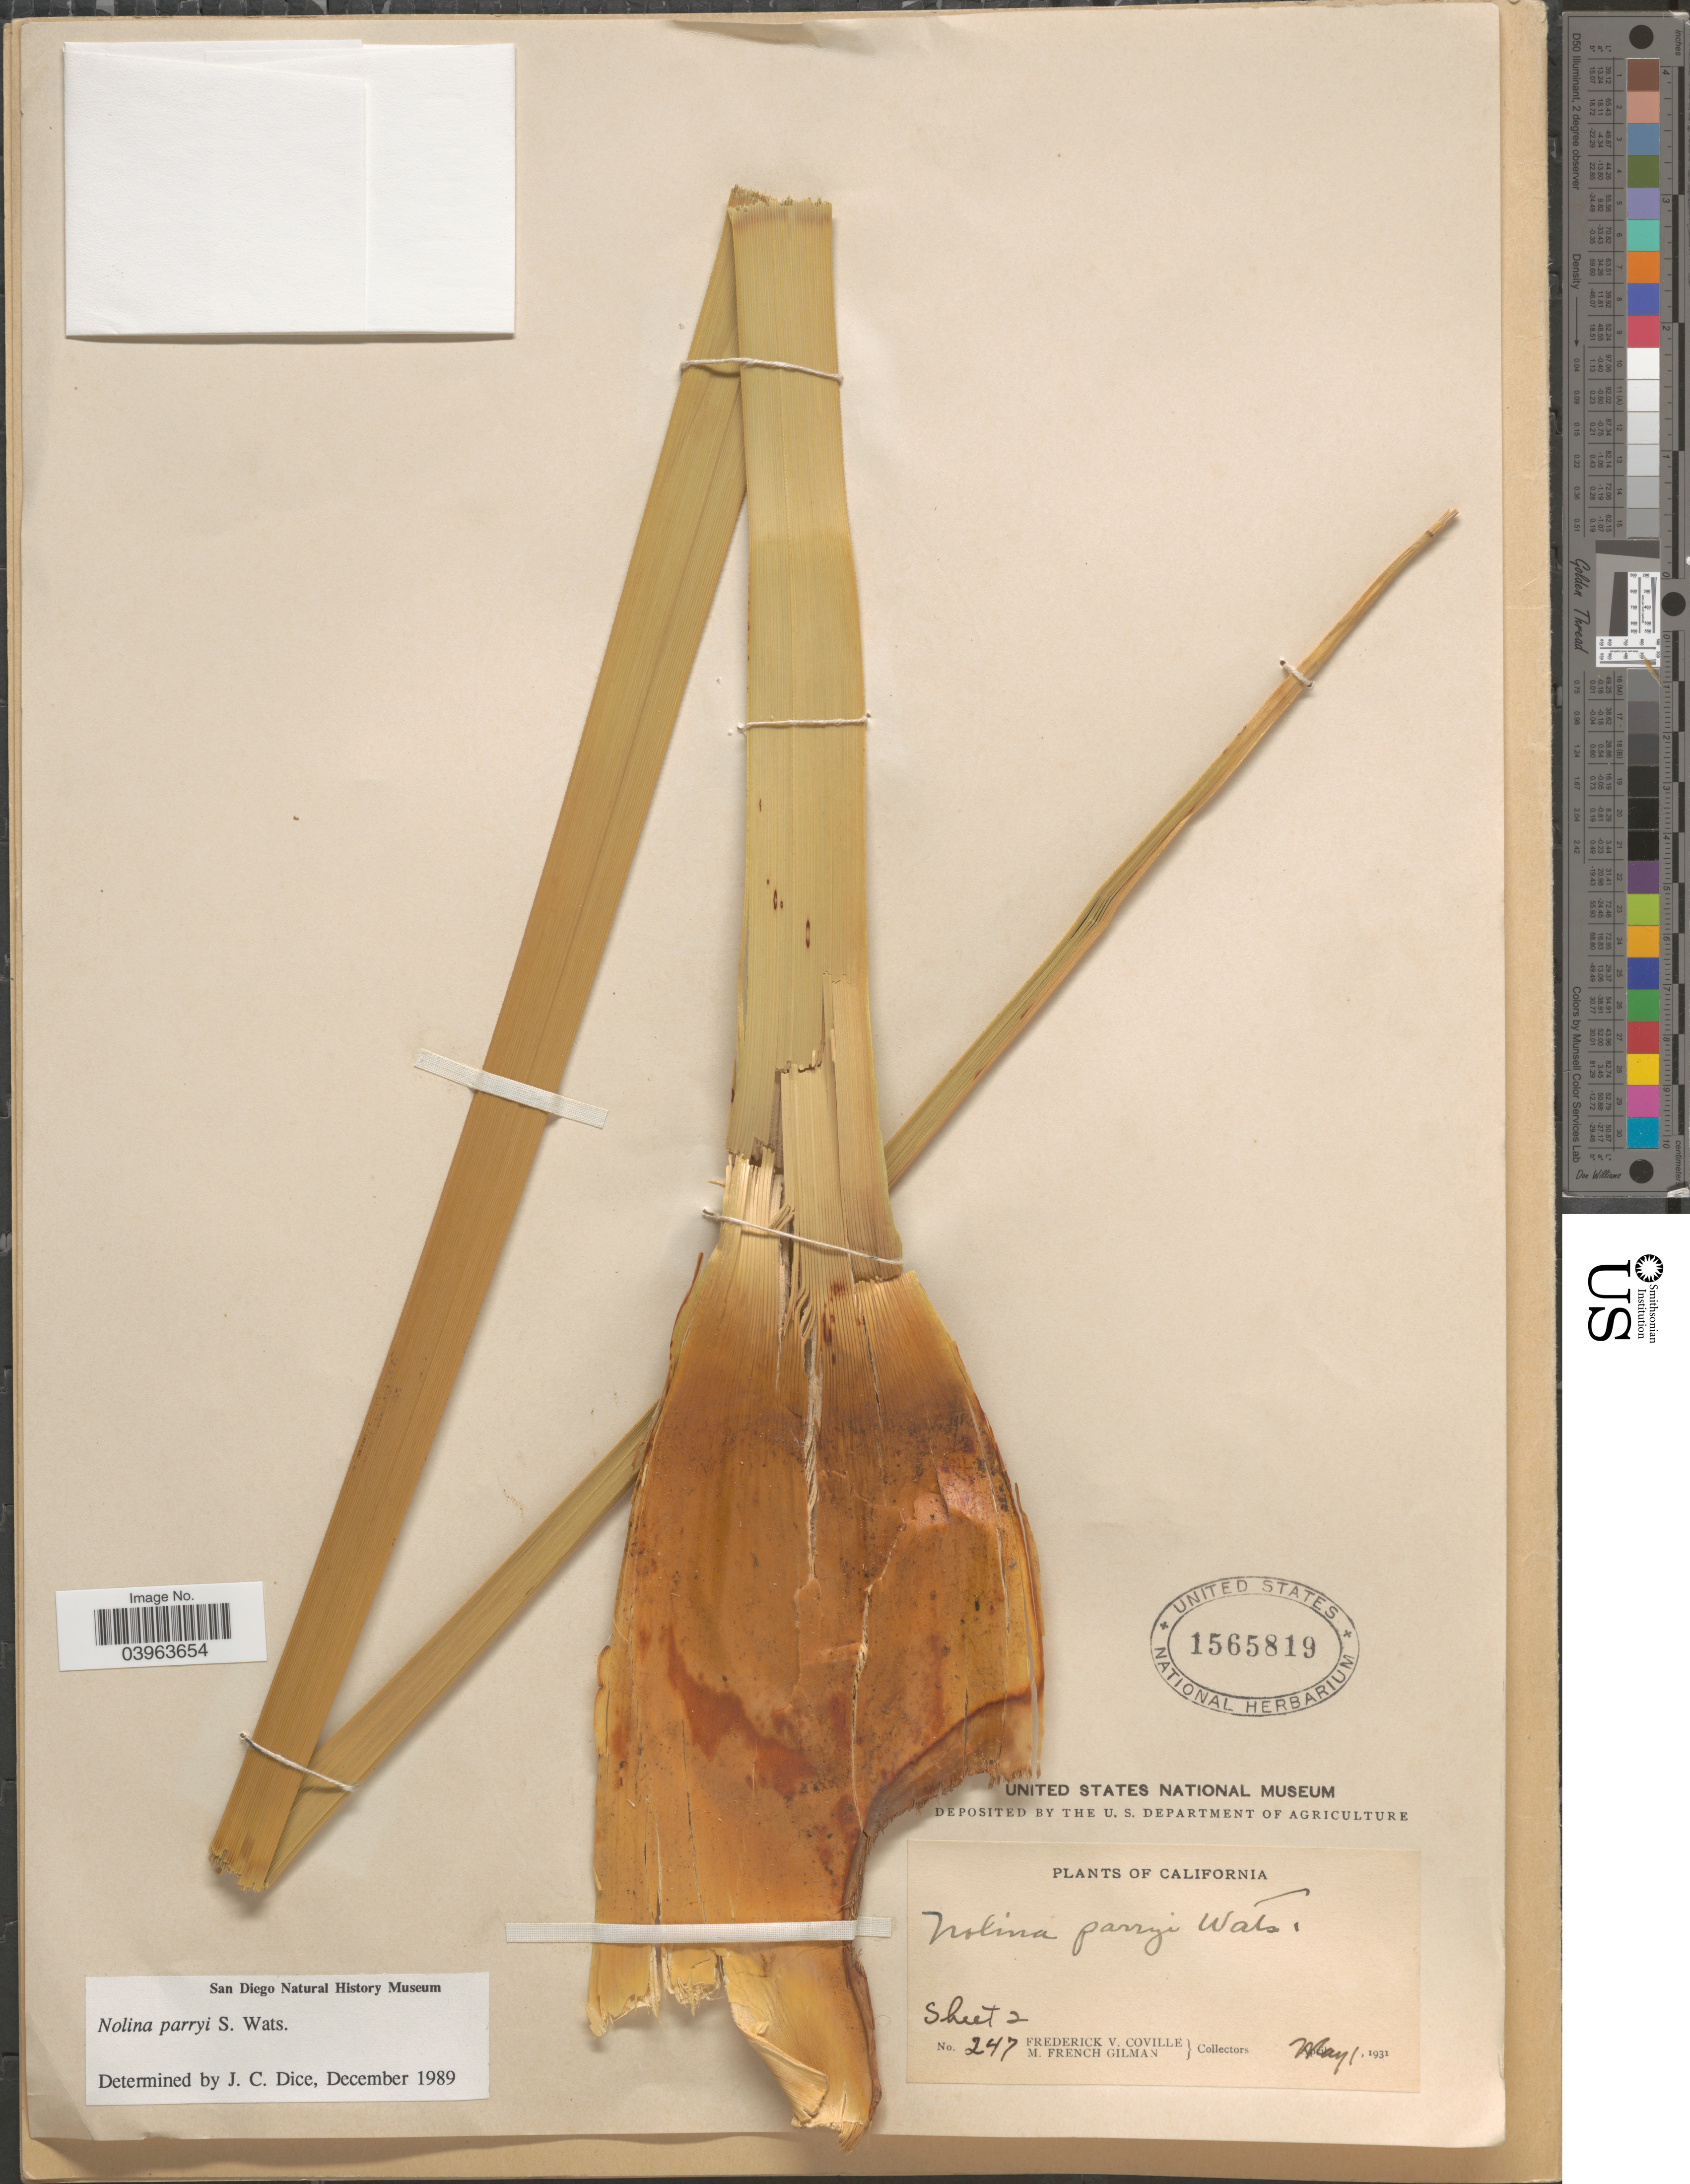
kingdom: Plantae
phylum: Tracheophyta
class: Liliopsida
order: Asparagales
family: Asparagaceae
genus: Nolina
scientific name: Nolina parryi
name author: S. Watson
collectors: F. V. Coville & M. F. Gilman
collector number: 247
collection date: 1931-05-01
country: United States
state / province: California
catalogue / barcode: US 1565819